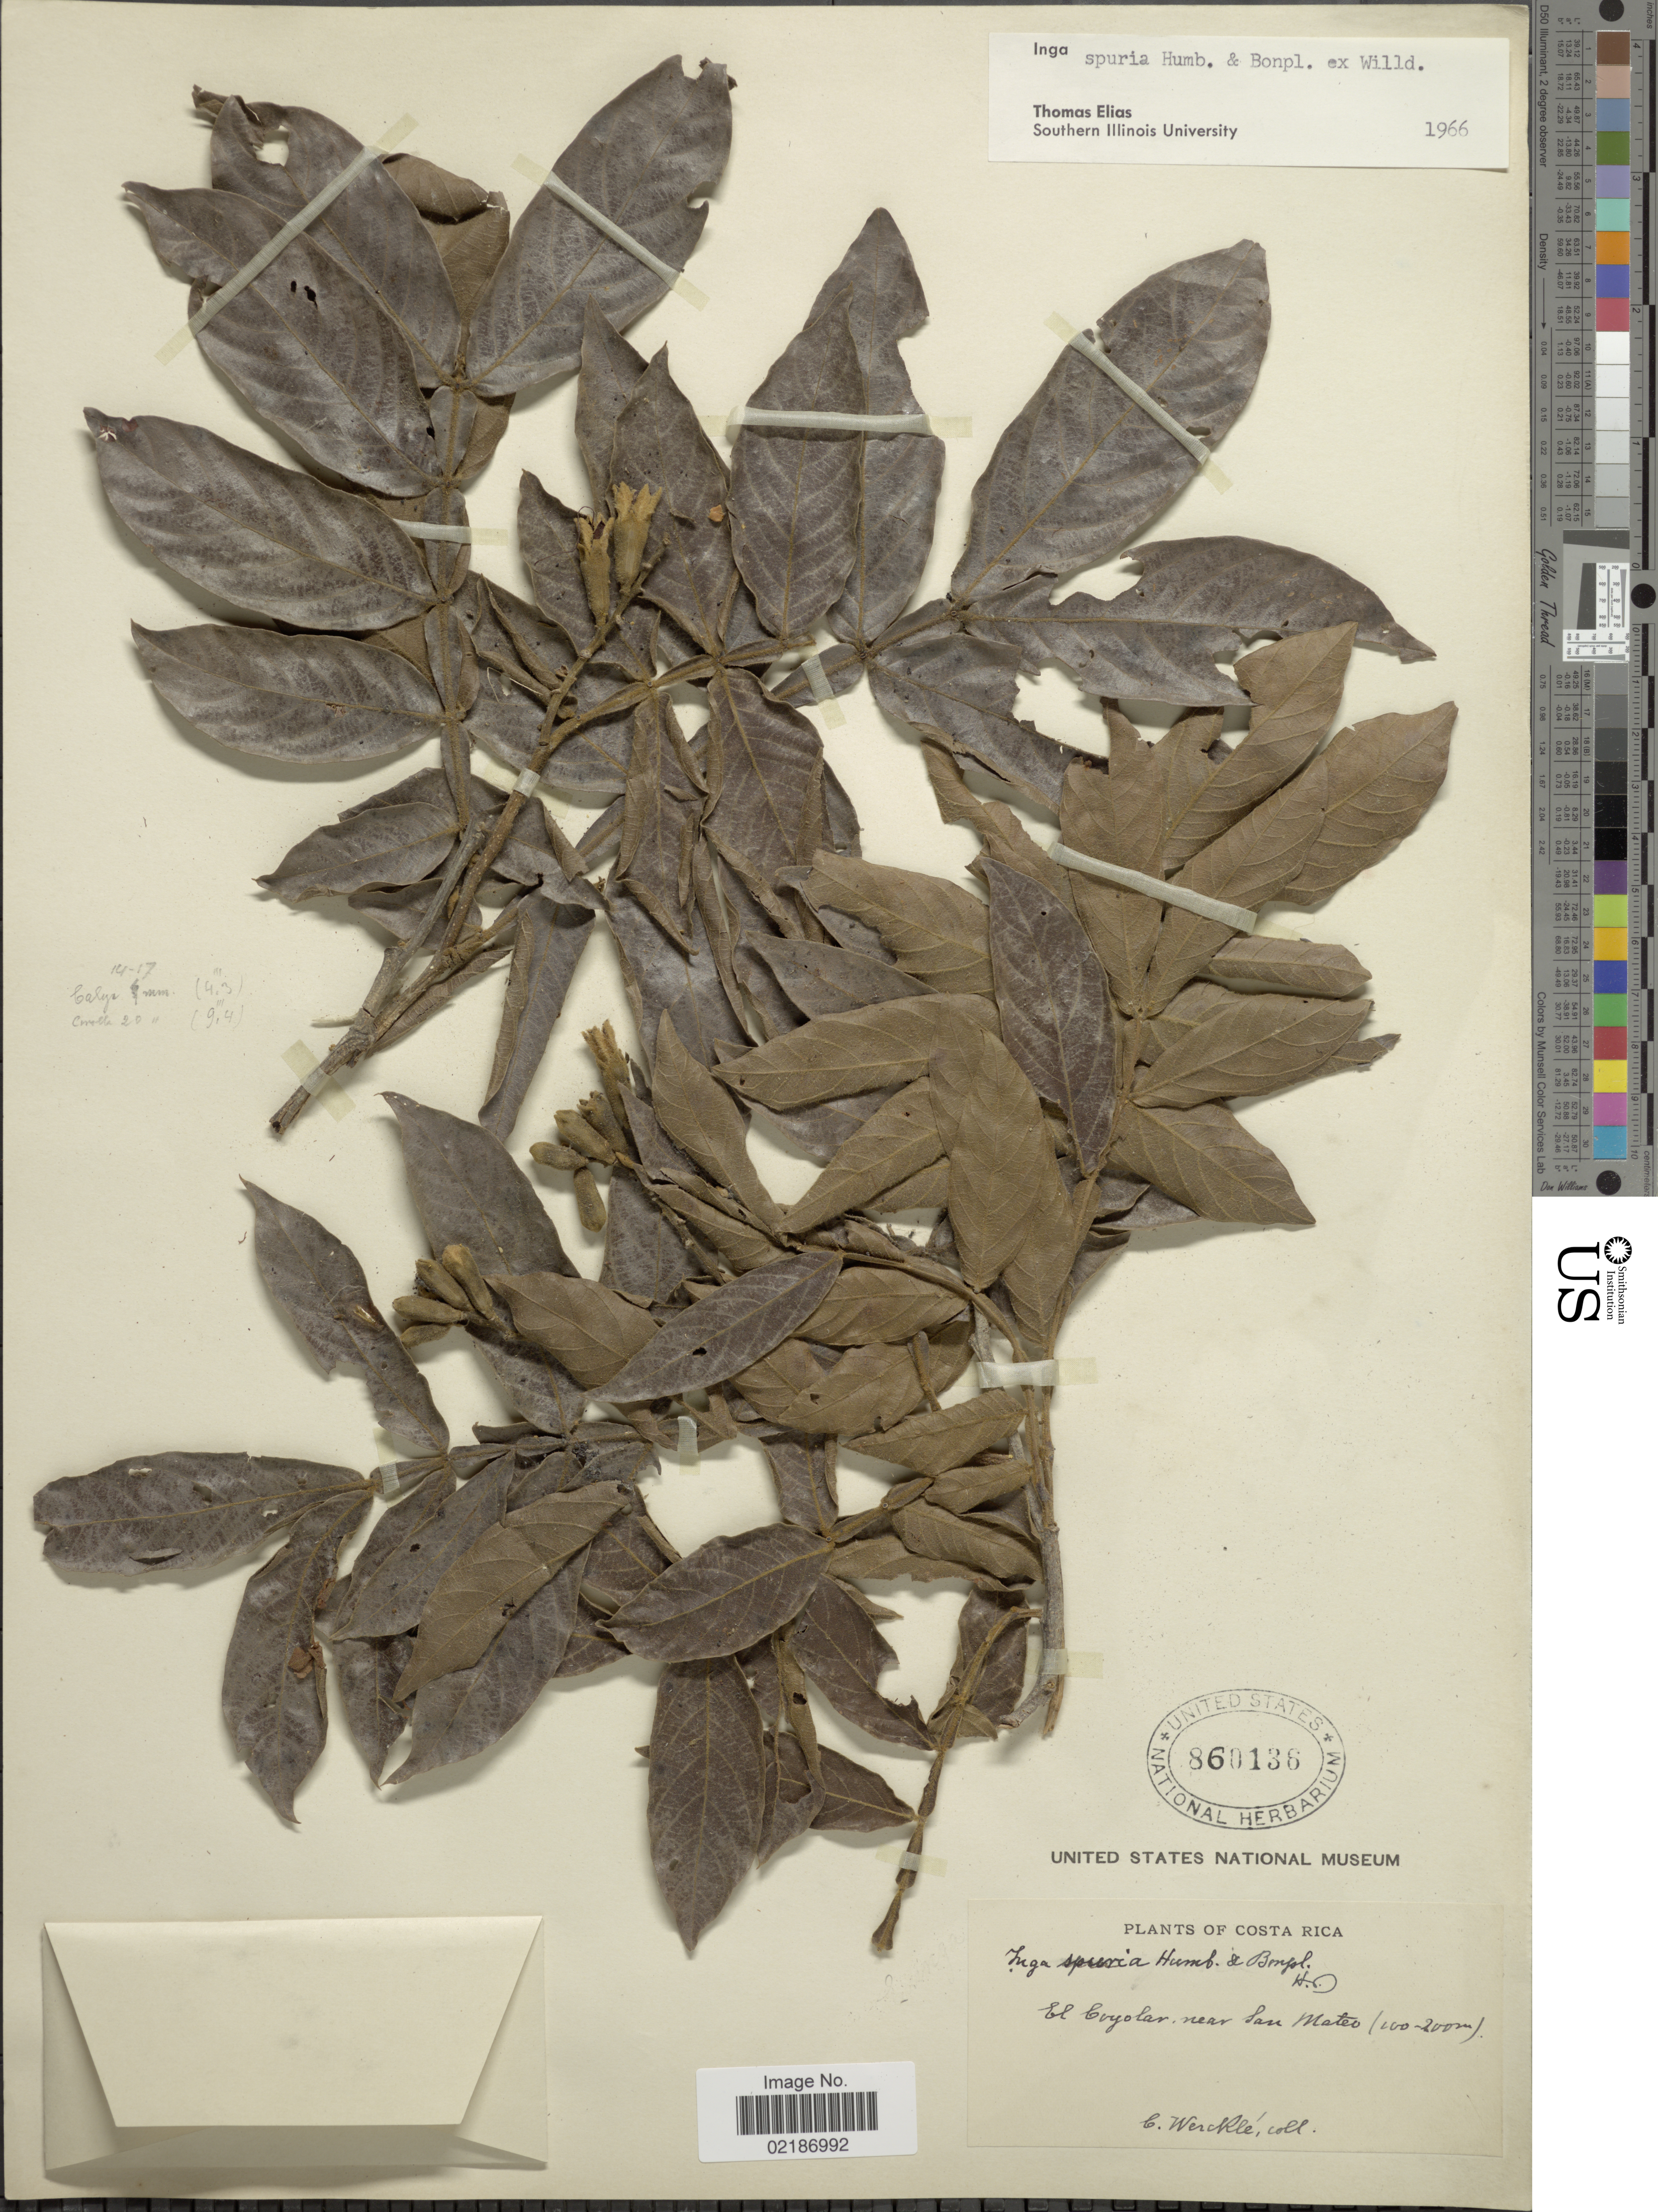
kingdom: Plantae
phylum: Tracheophyta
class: Magnoliopsida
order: Fabales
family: Fabaceae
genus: Inga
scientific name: Inga vera subsp. vera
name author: Willd.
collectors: C. Wercklé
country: Costa Rica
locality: El Coyolar near San Mateo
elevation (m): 100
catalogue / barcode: US 860136